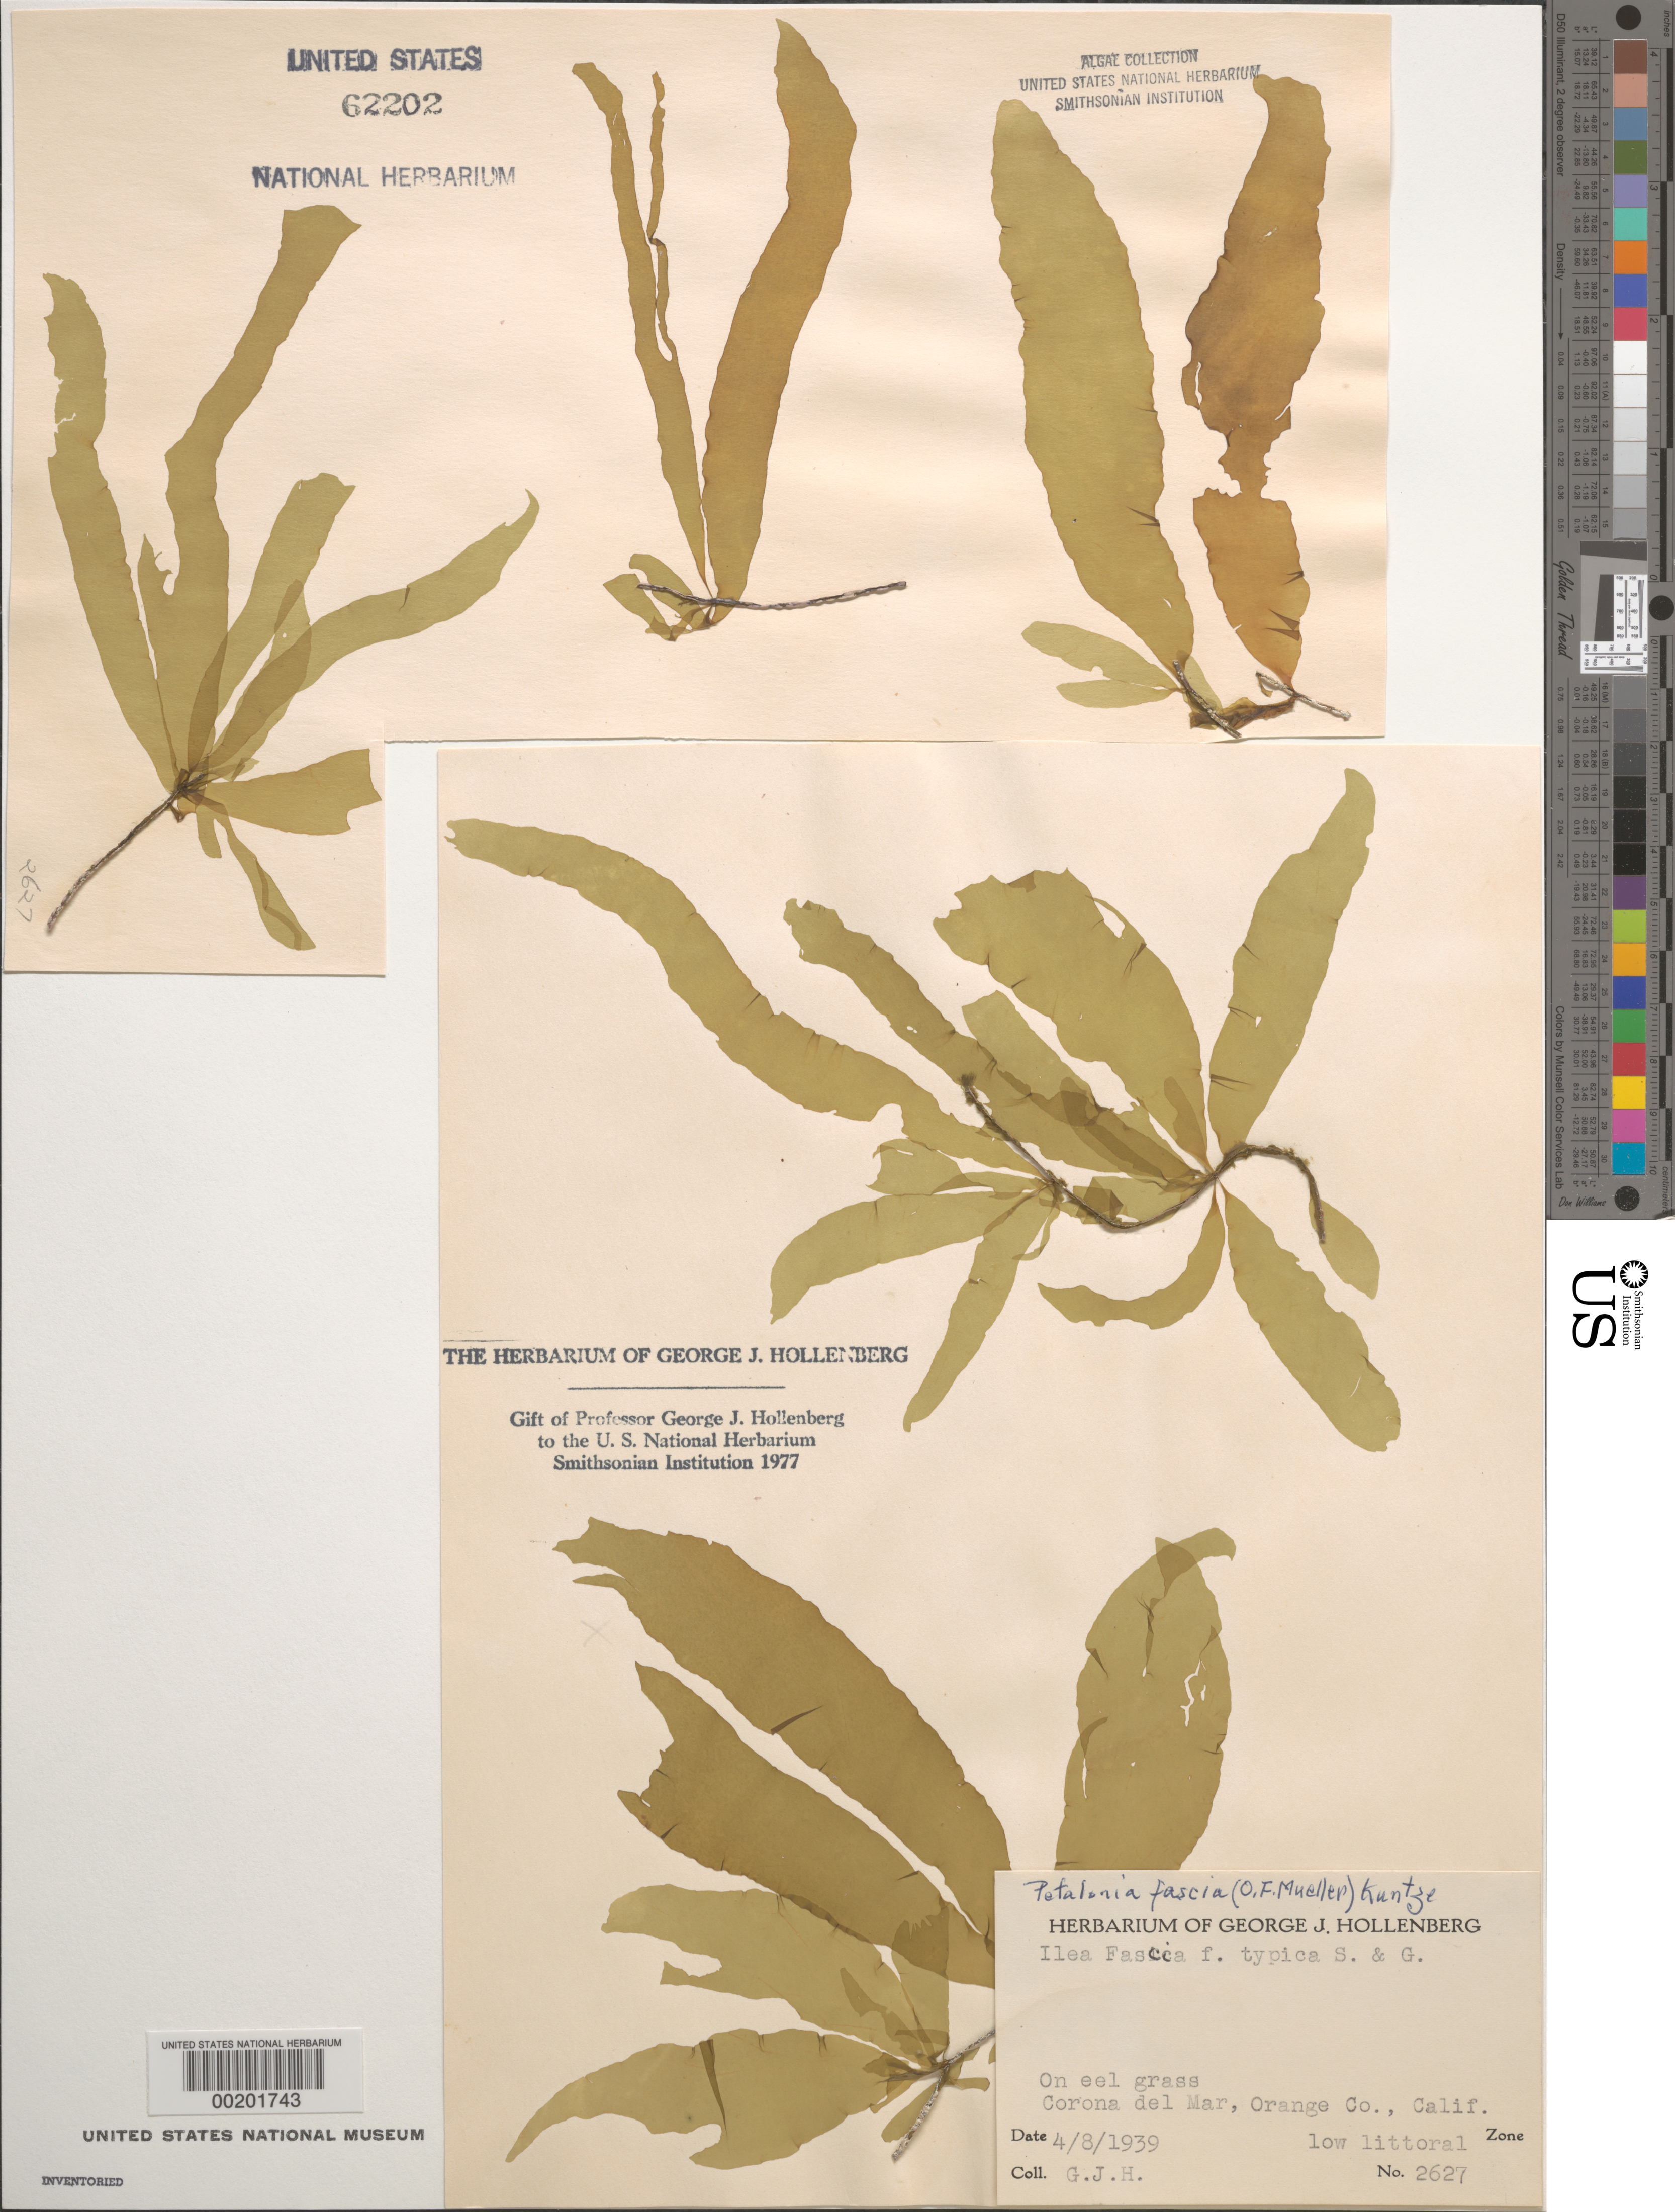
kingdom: Chromista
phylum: Ochrophyta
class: Phaeophyceae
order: Scytosiphonales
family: Scytosiphonaceae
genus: Petalonia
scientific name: Petalonia fascia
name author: (O.F. Müller) Kuntze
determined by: Hollenberg, George J.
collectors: G. Hollenberg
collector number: GJH 2627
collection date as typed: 08 Apr 1939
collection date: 1939-04-08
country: United States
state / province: California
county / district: Orange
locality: Corona del Mar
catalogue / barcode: US 62202